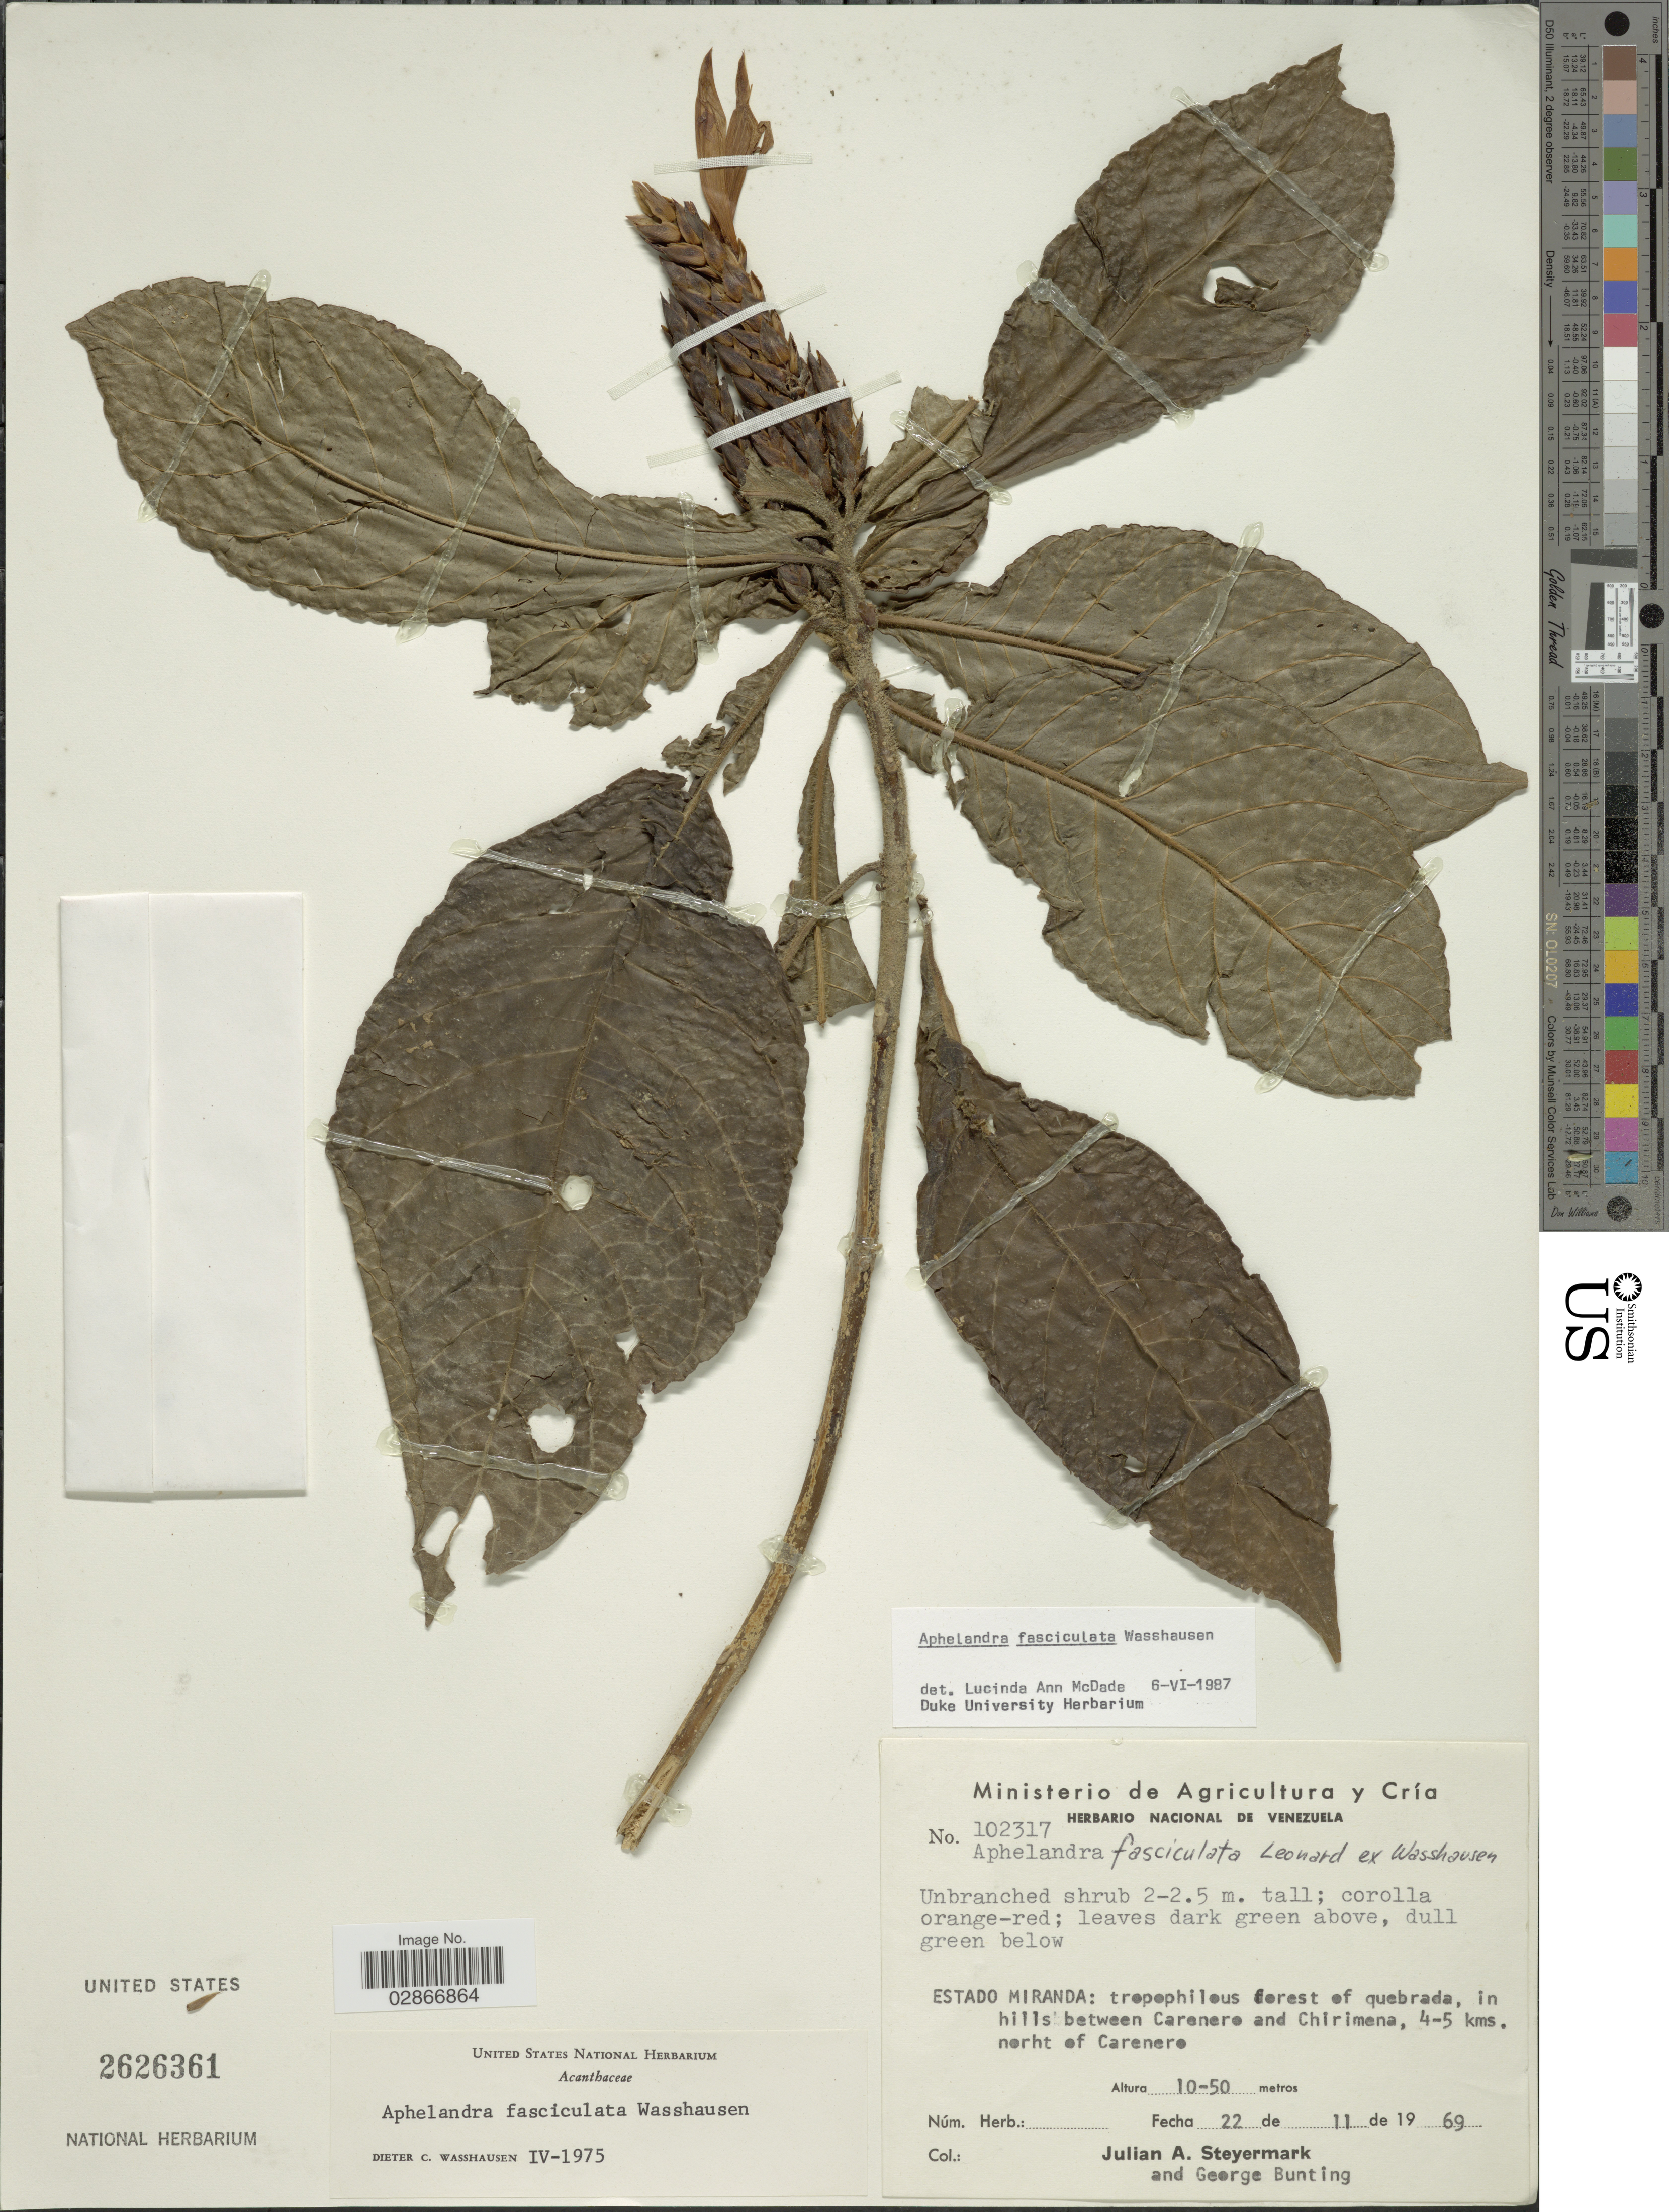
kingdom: Plantae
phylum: Tracheophyta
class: Magnoliopsida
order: Lamiales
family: Acanthaceae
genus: Aphelandra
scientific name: Aphelandra fasciculata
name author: Wassh.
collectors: J. Steyermark & G. S. Bunting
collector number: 102317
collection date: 1969-11-22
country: Venezuela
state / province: Miranda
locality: Tropohilous forest of quebrada, in hills between Carenero and Chirimena, 4-5 kms. north of Carenero.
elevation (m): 10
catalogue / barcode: US 2626361